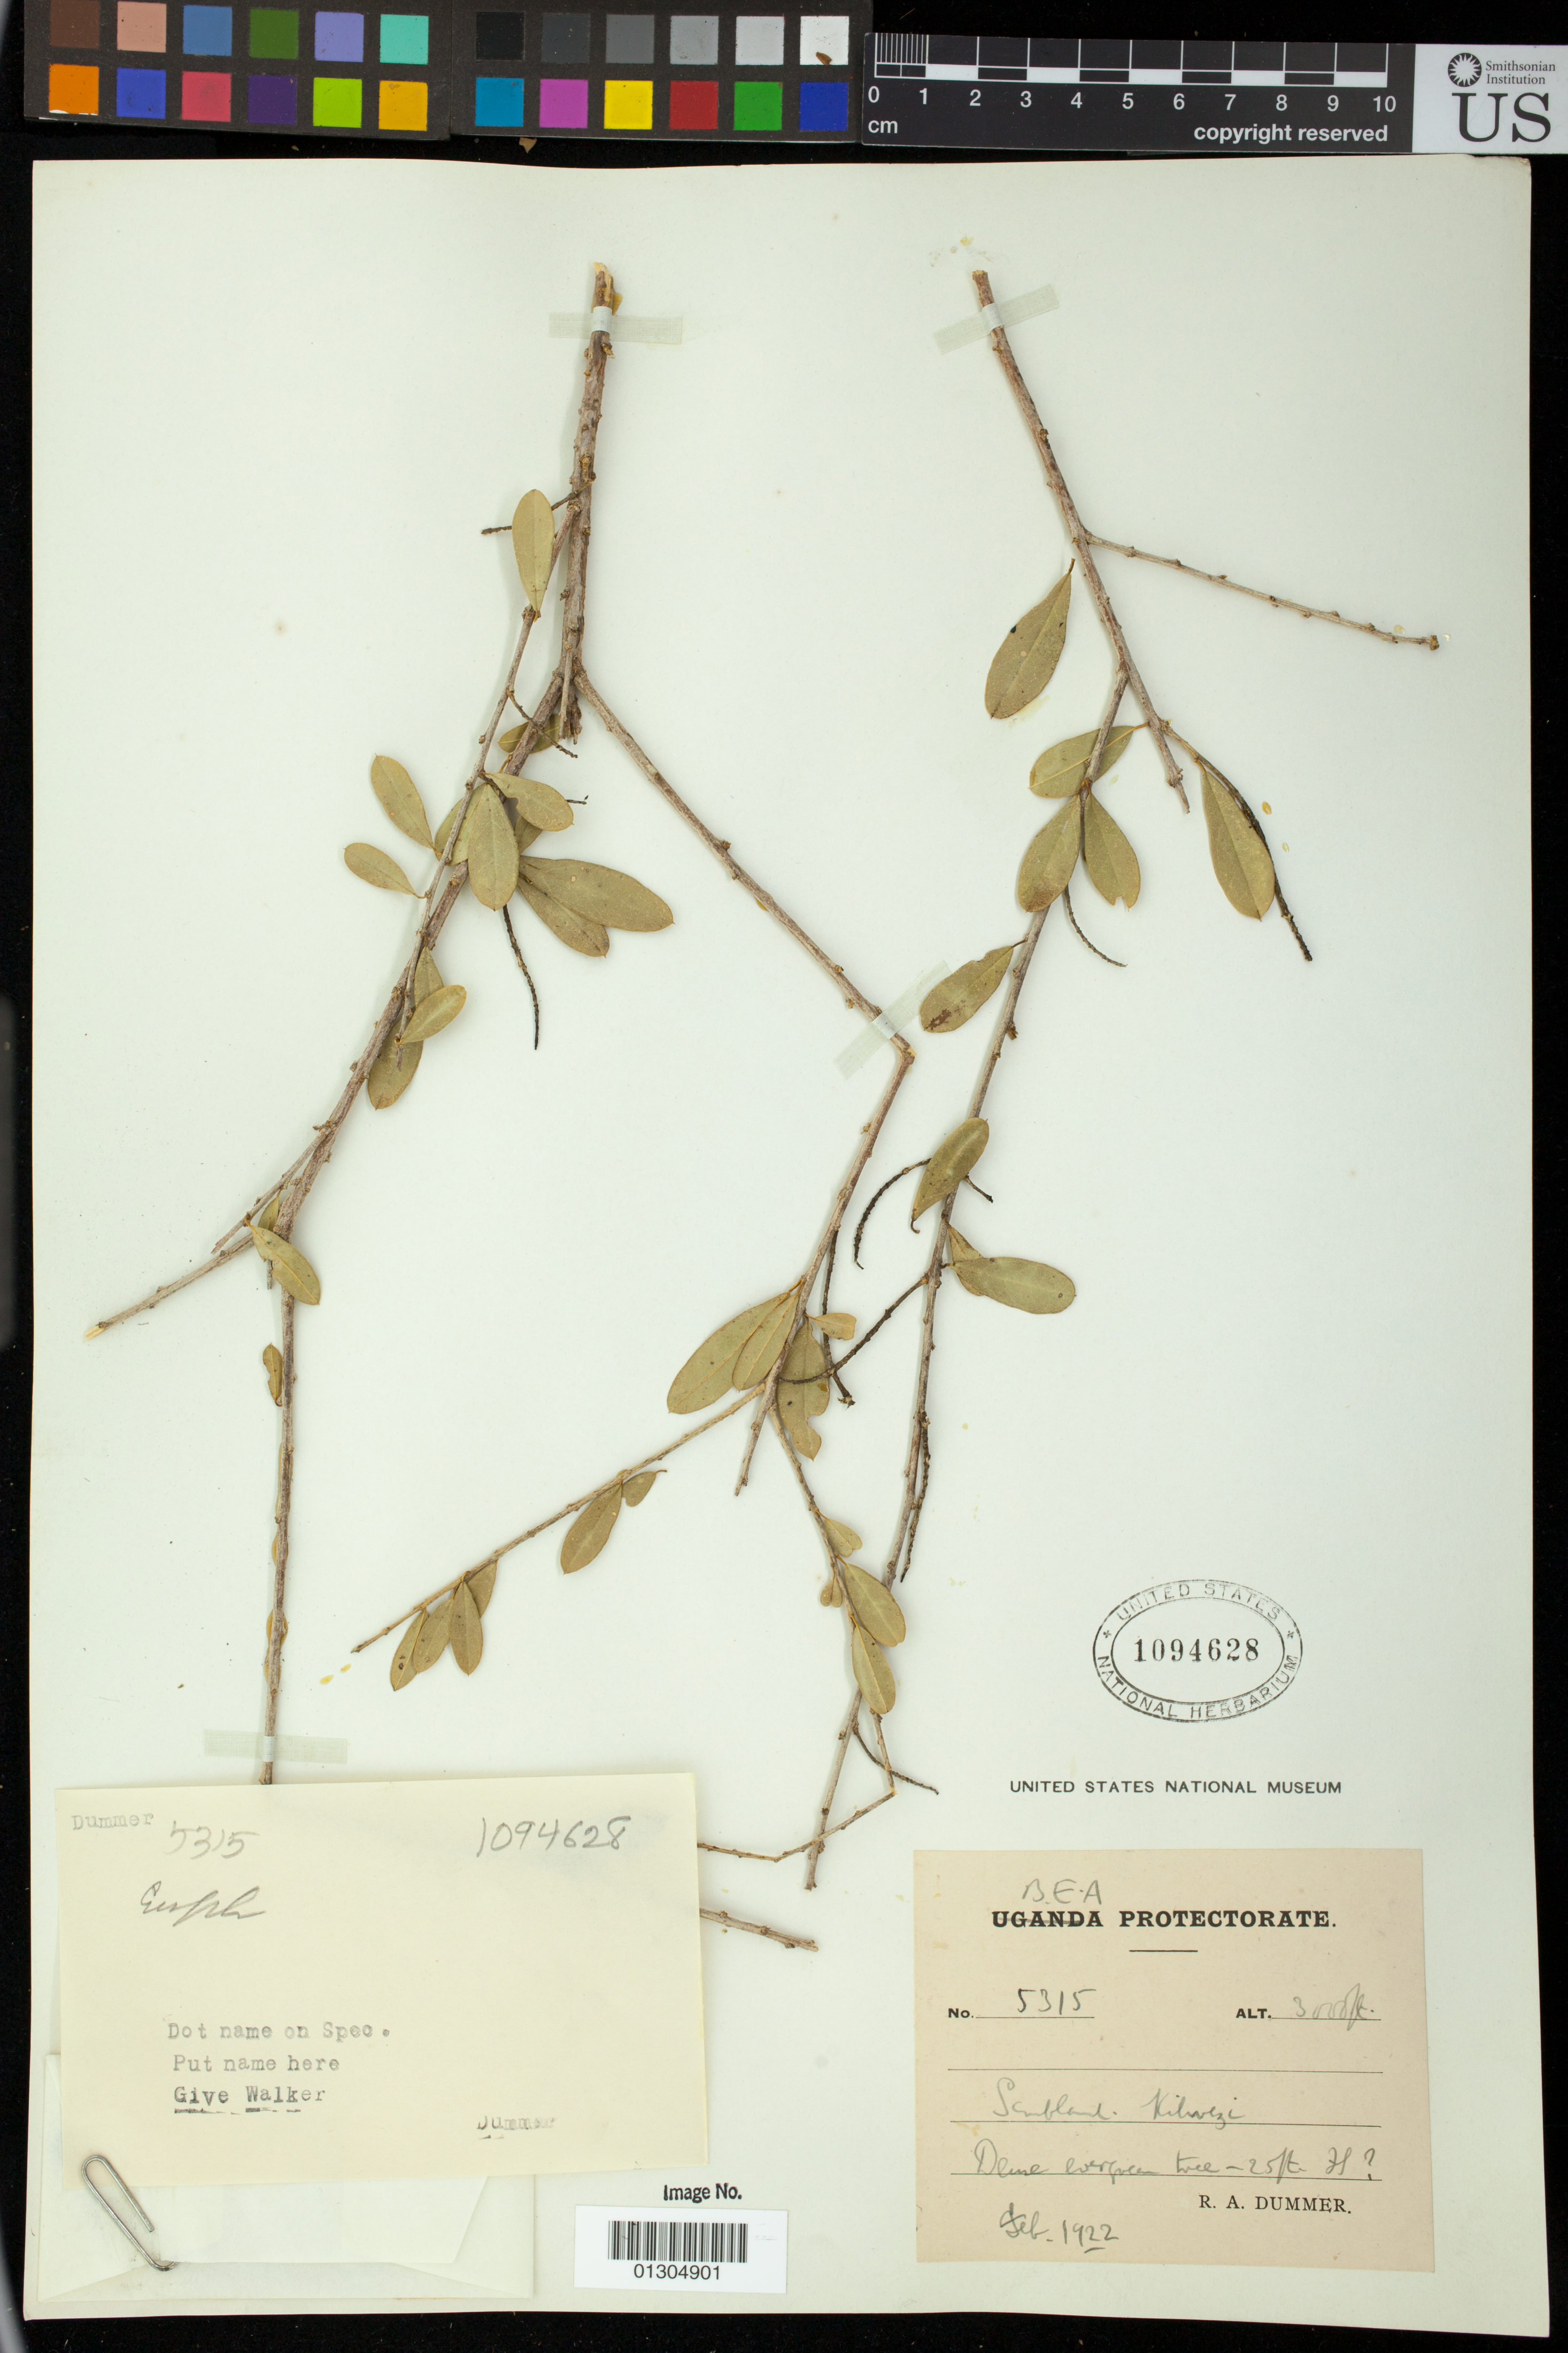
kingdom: Plantae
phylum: Tracheophyta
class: Magnoliopsida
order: Malpighiales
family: Euphorbiaceae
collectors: R. Dümmer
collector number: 5315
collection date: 1922-02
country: Kenya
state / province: Makueni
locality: B.E.A. Protectorate Kibwezi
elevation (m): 914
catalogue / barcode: US 1094628